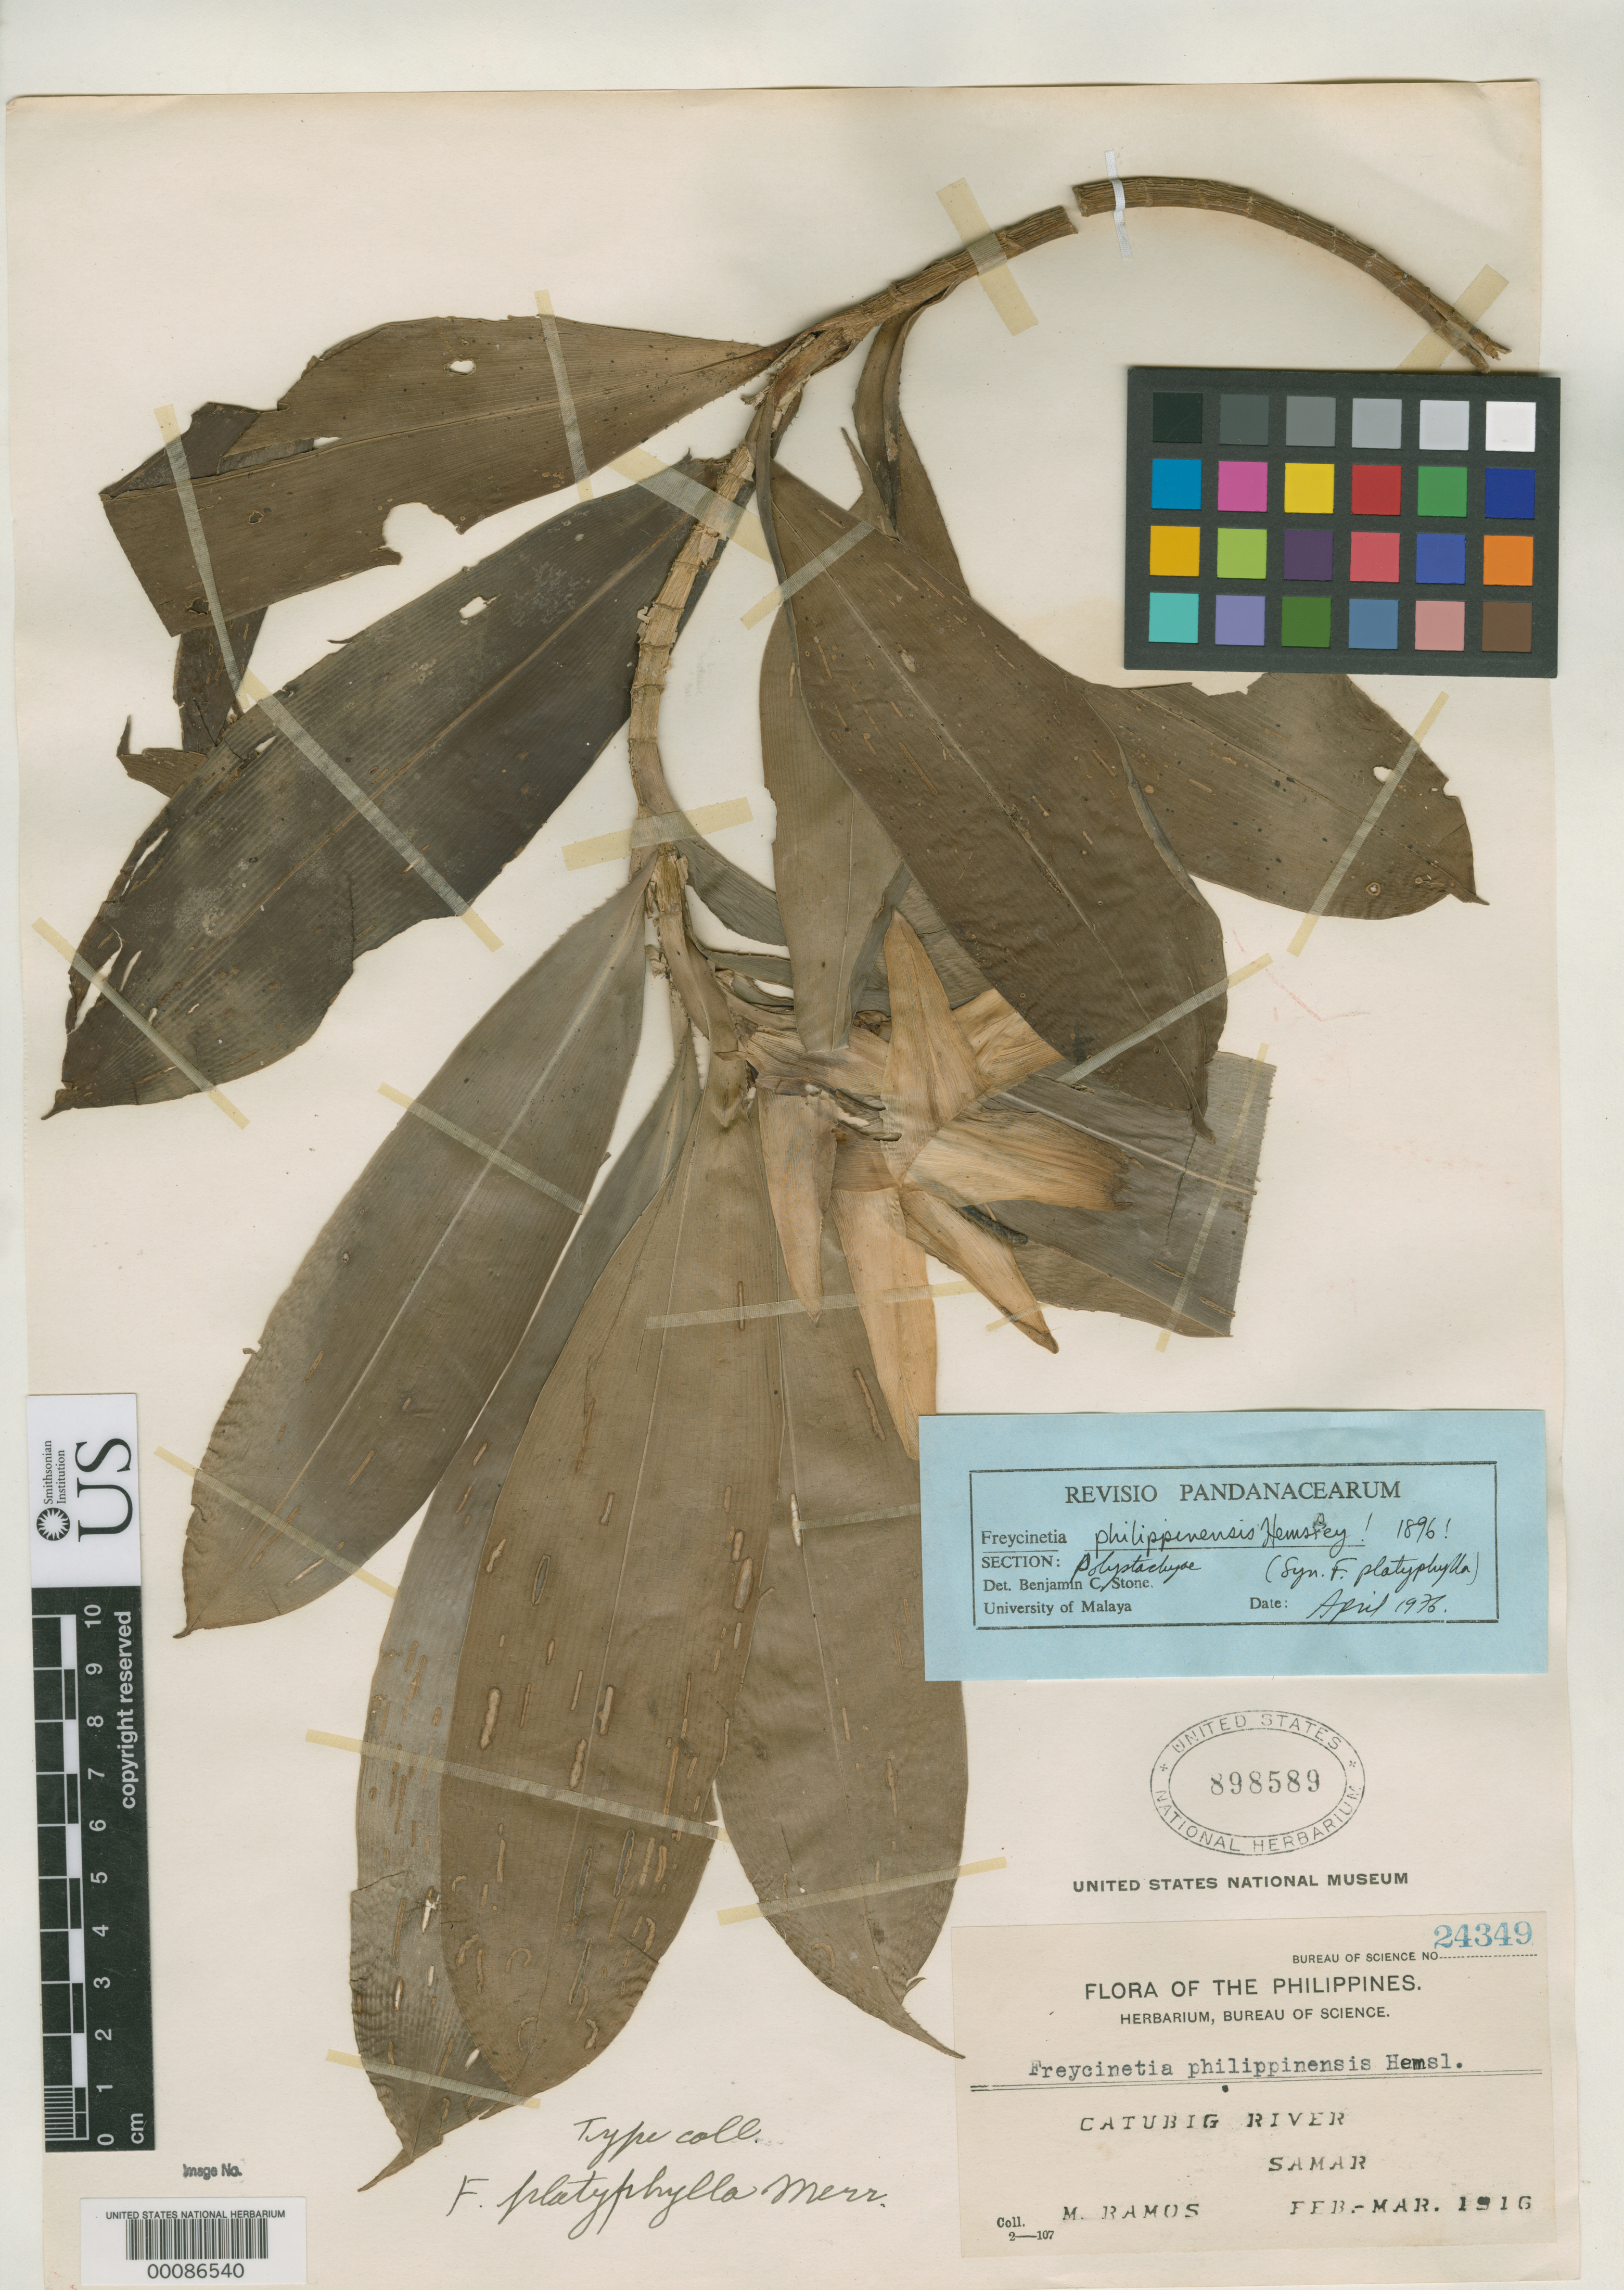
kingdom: Plantae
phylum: Tracheophyta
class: Liliopsida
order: Pandanales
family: Pandanaceae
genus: Freycinetia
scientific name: Freycinetia platyphylla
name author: Merr.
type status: Isotype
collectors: M. Ramos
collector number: Bur. Sci. 24349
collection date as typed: Mar 1916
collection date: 1916-03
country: Philippines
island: Samar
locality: Catubig River.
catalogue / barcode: US 898589